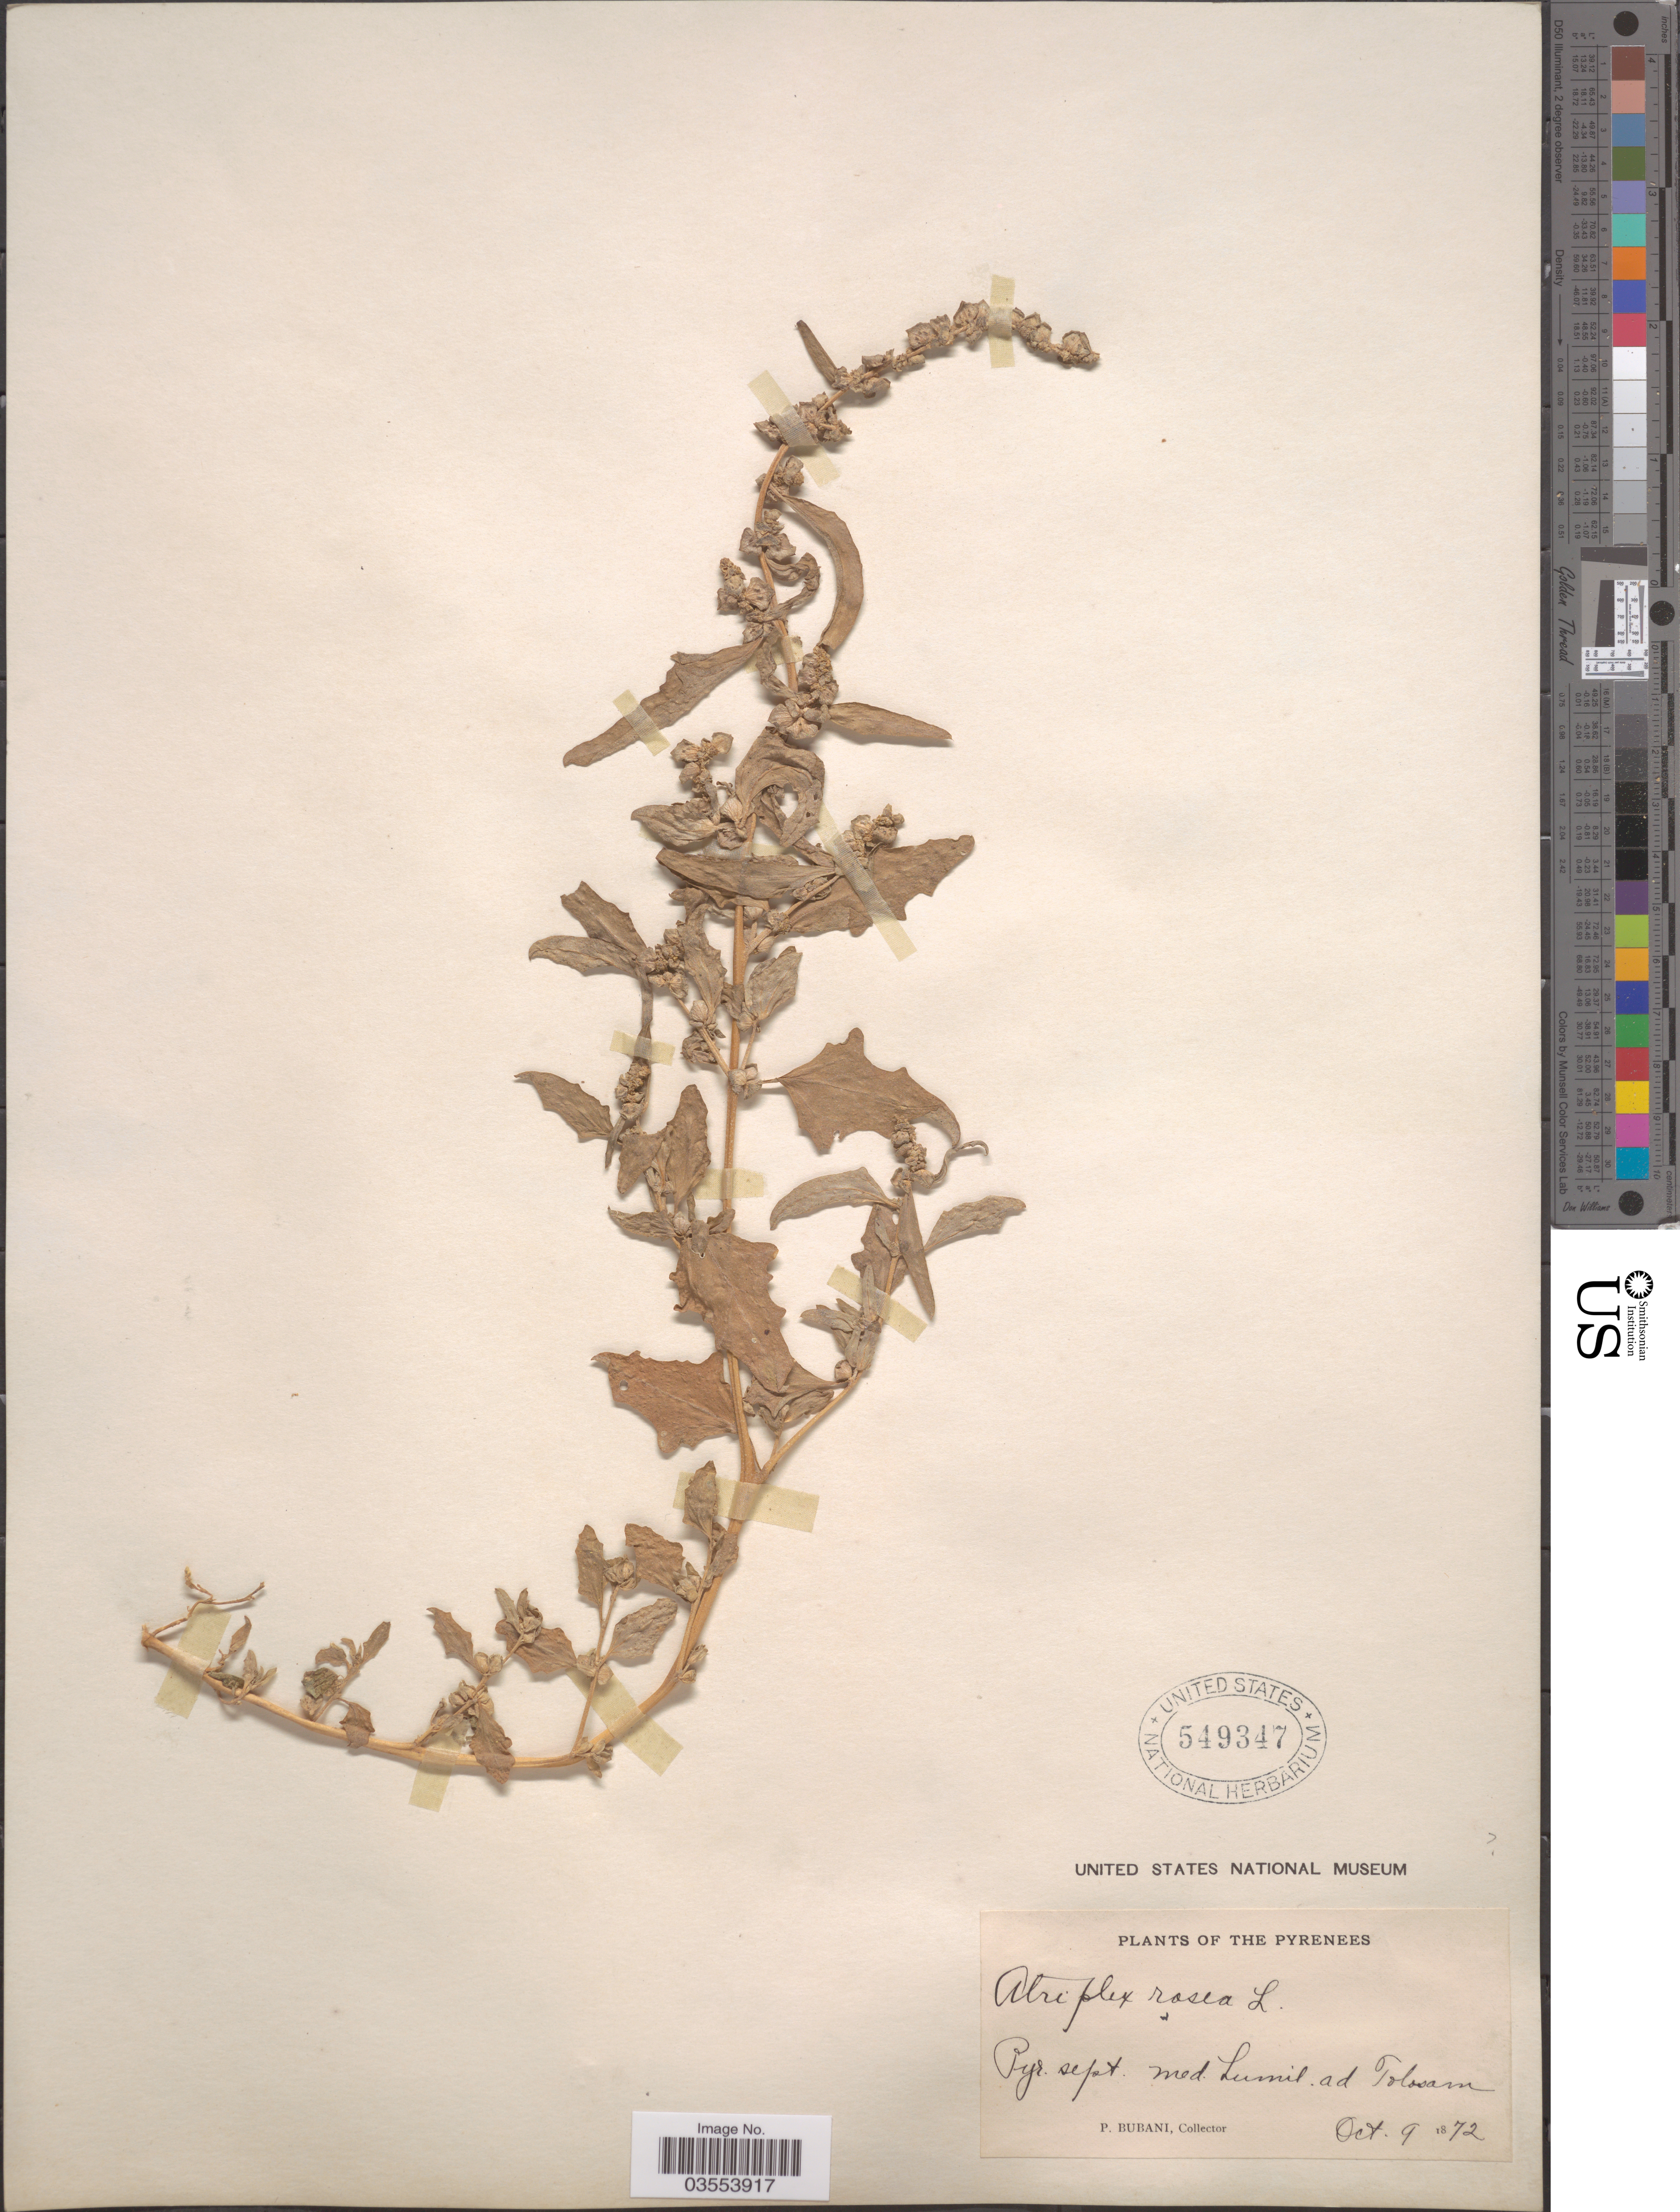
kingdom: Plantae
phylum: Tracheophyta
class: Magnoliopsida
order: Caryophyllales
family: Amaranthaceae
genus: Atriplex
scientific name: Atriplex rosea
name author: L.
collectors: P. Bubani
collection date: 1872-10-09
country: Spain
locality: The Pyrenees. Pyr. sept. med. Lumil. ad Tolosam.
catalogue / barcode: US 549347